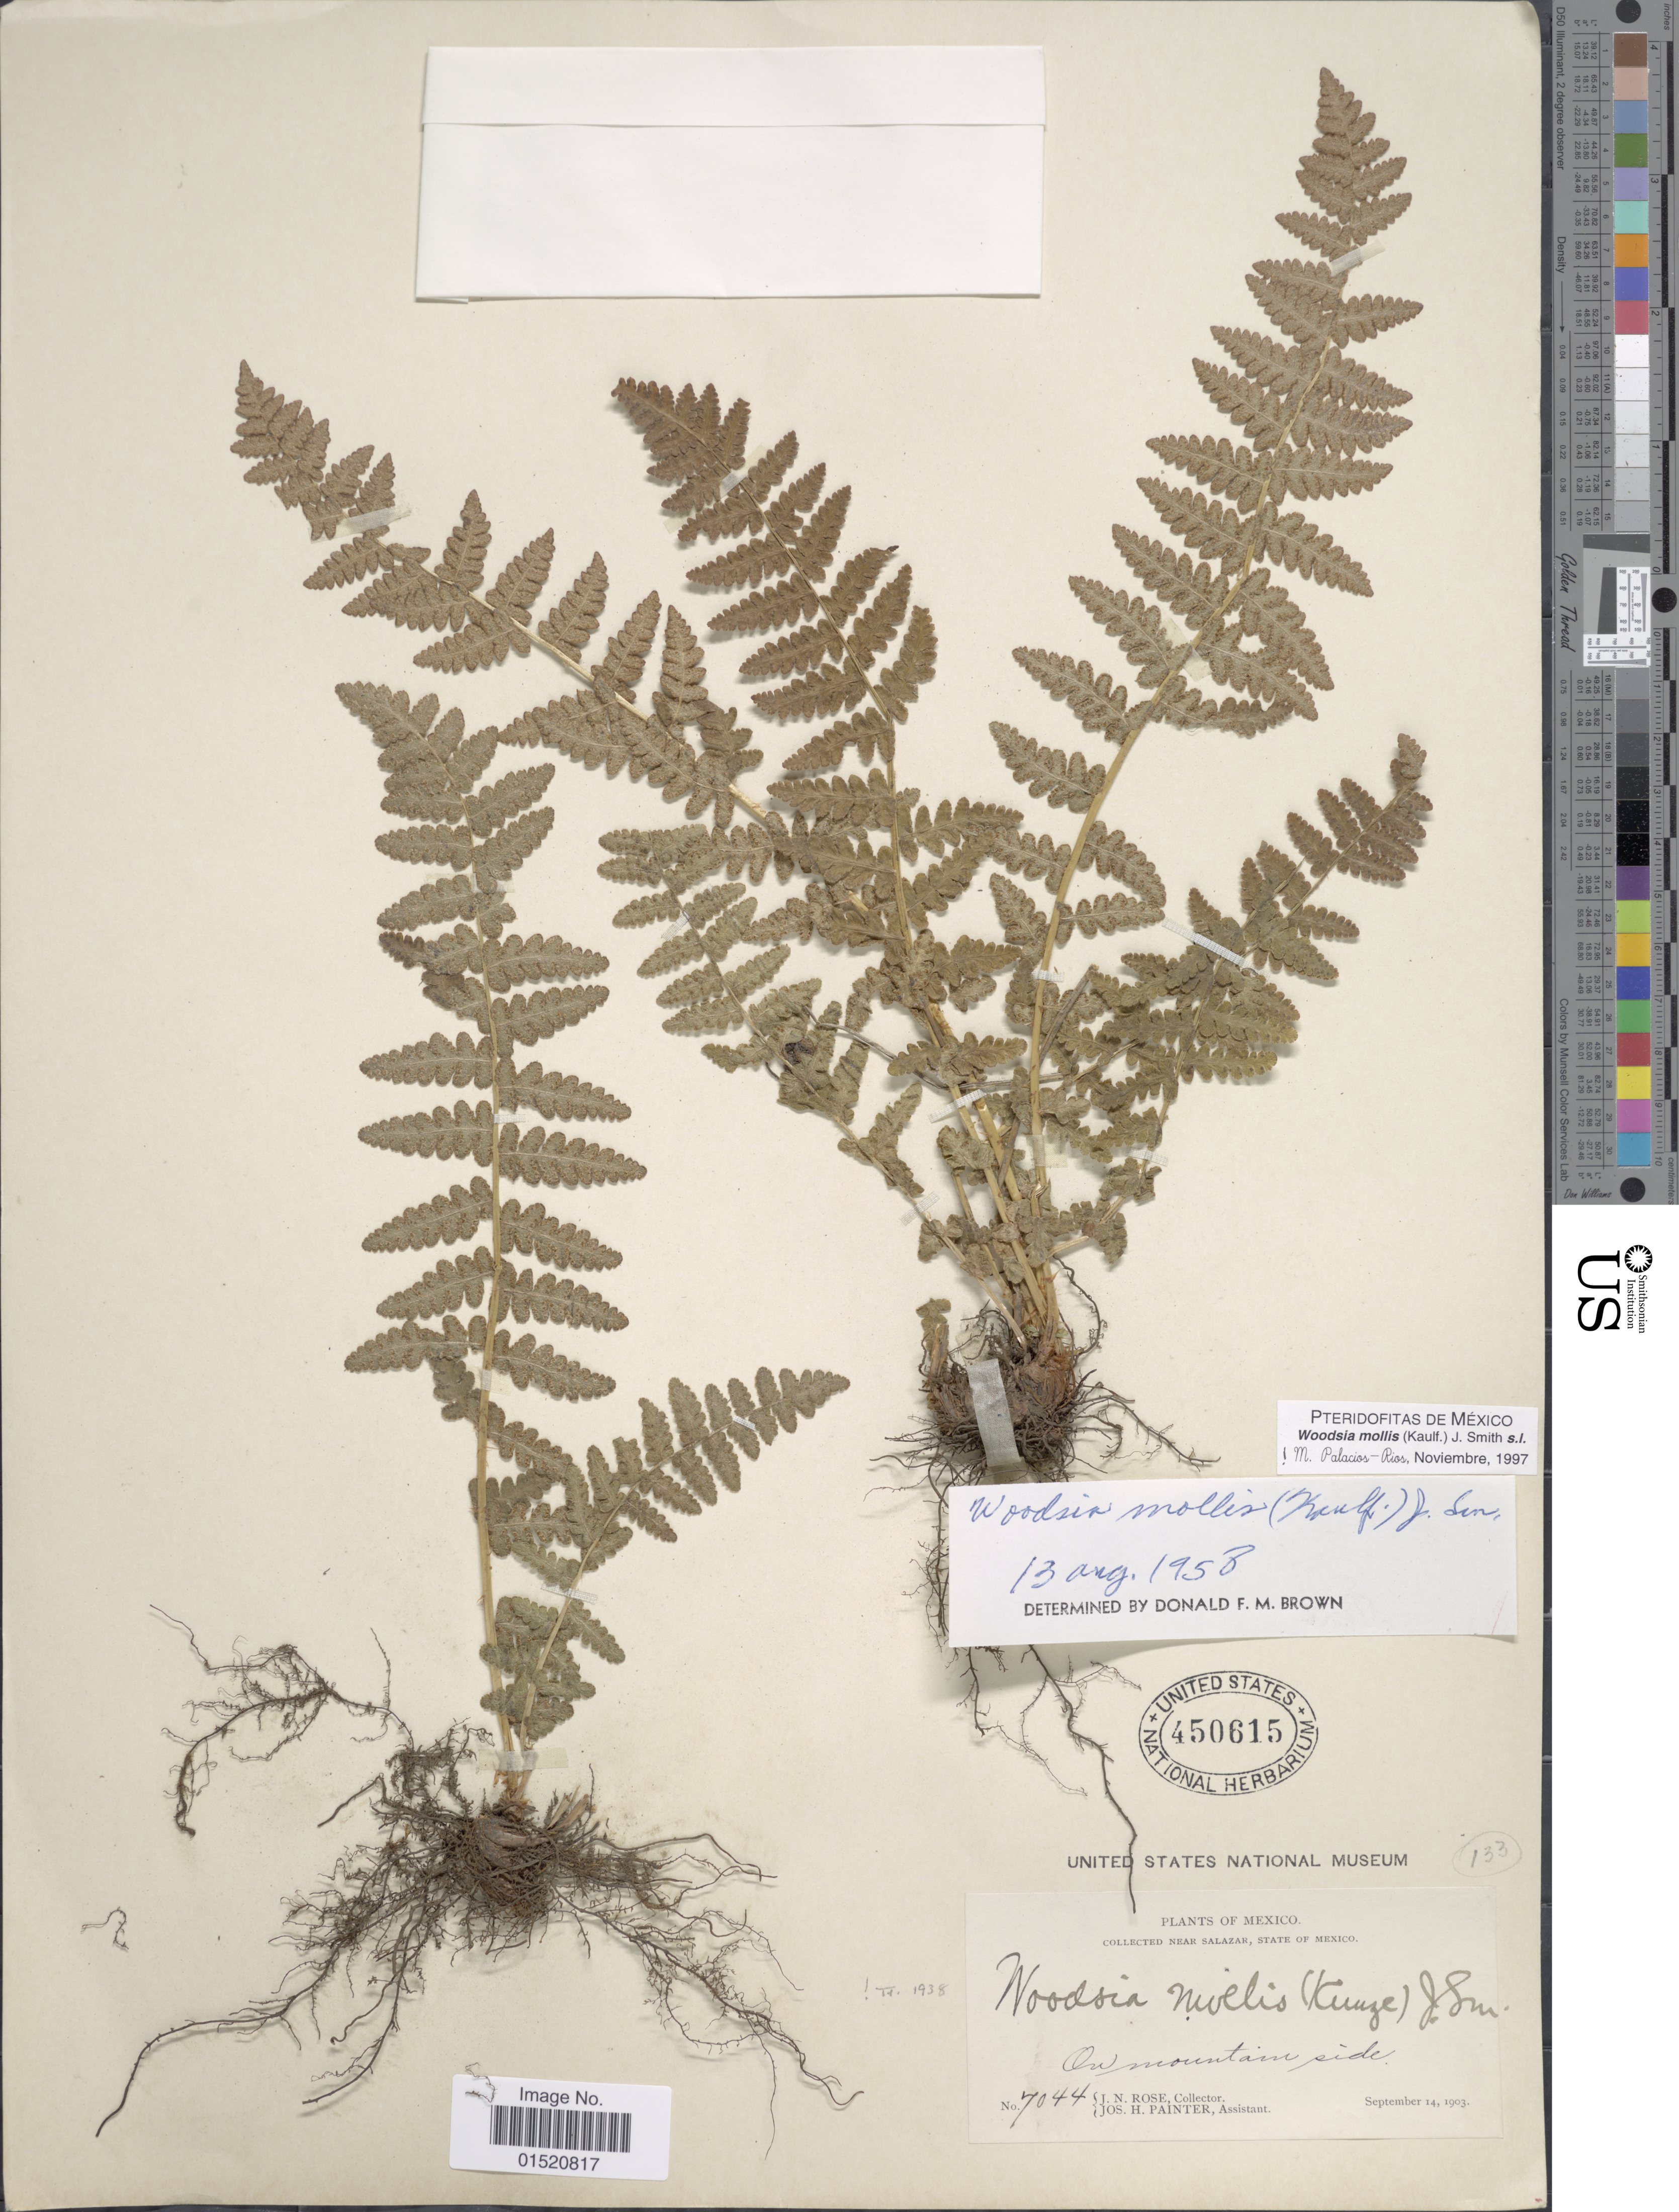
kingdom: Plantae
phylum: Tracheophyta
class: Polypodiopsida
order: Polypodiales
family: Woodsiaceae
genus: Woodsia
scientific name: Woodsia mollis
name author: (Kaulf.) J. Sm.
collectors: J. N. Rose & J. H. Painter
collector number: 7044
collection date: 1903-09-14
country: Mexico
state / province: México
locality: Near Salazar, On mountain side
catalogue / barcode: US 450615